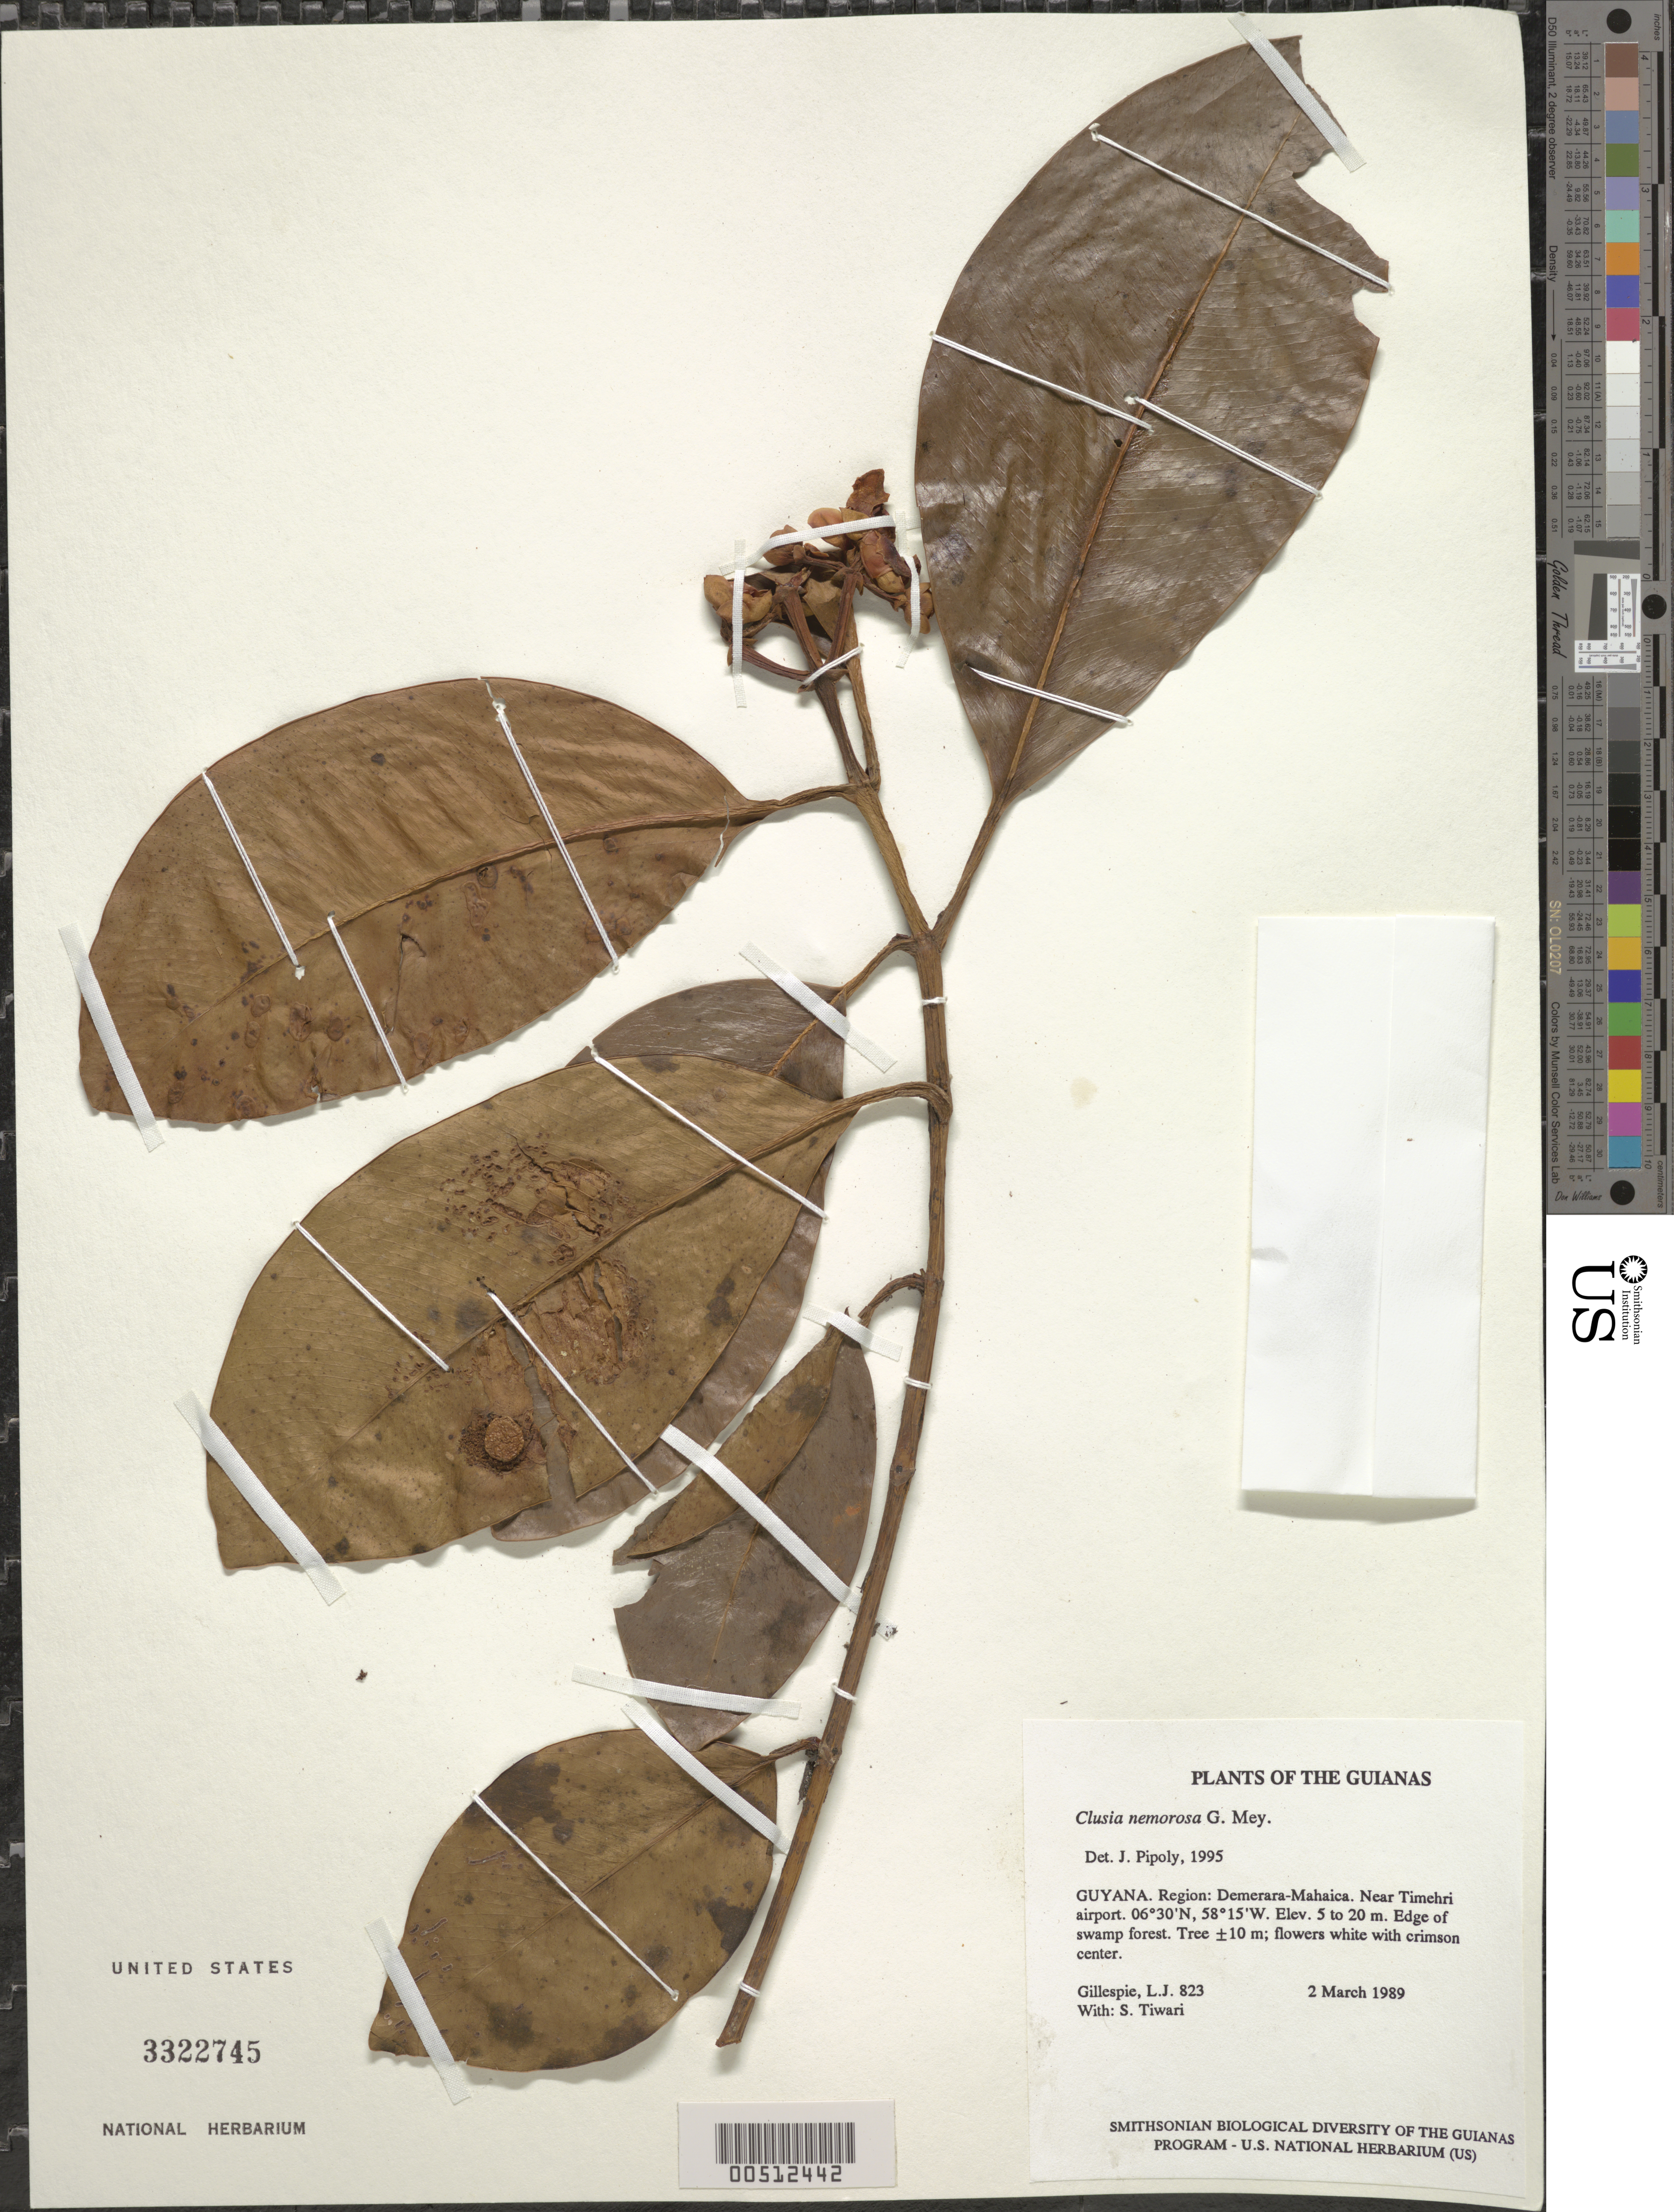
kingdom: Plantae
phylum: Tracheophyta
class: Magnoliopsida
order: Malpighiales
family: Clusiaceae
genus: Clusia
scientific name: Clusia nemorosa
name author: G. Mey.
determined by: Pipoly, J. J., III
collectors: L. J. Gillespie & S. Tiwari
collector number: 823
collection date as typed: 2 March 1989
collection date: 1989-03-02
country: Guyana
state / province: Demerara-Mahaica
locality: Near Timehri airport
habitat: Edge of swamp forest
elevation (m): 5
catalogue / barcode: US 3322745